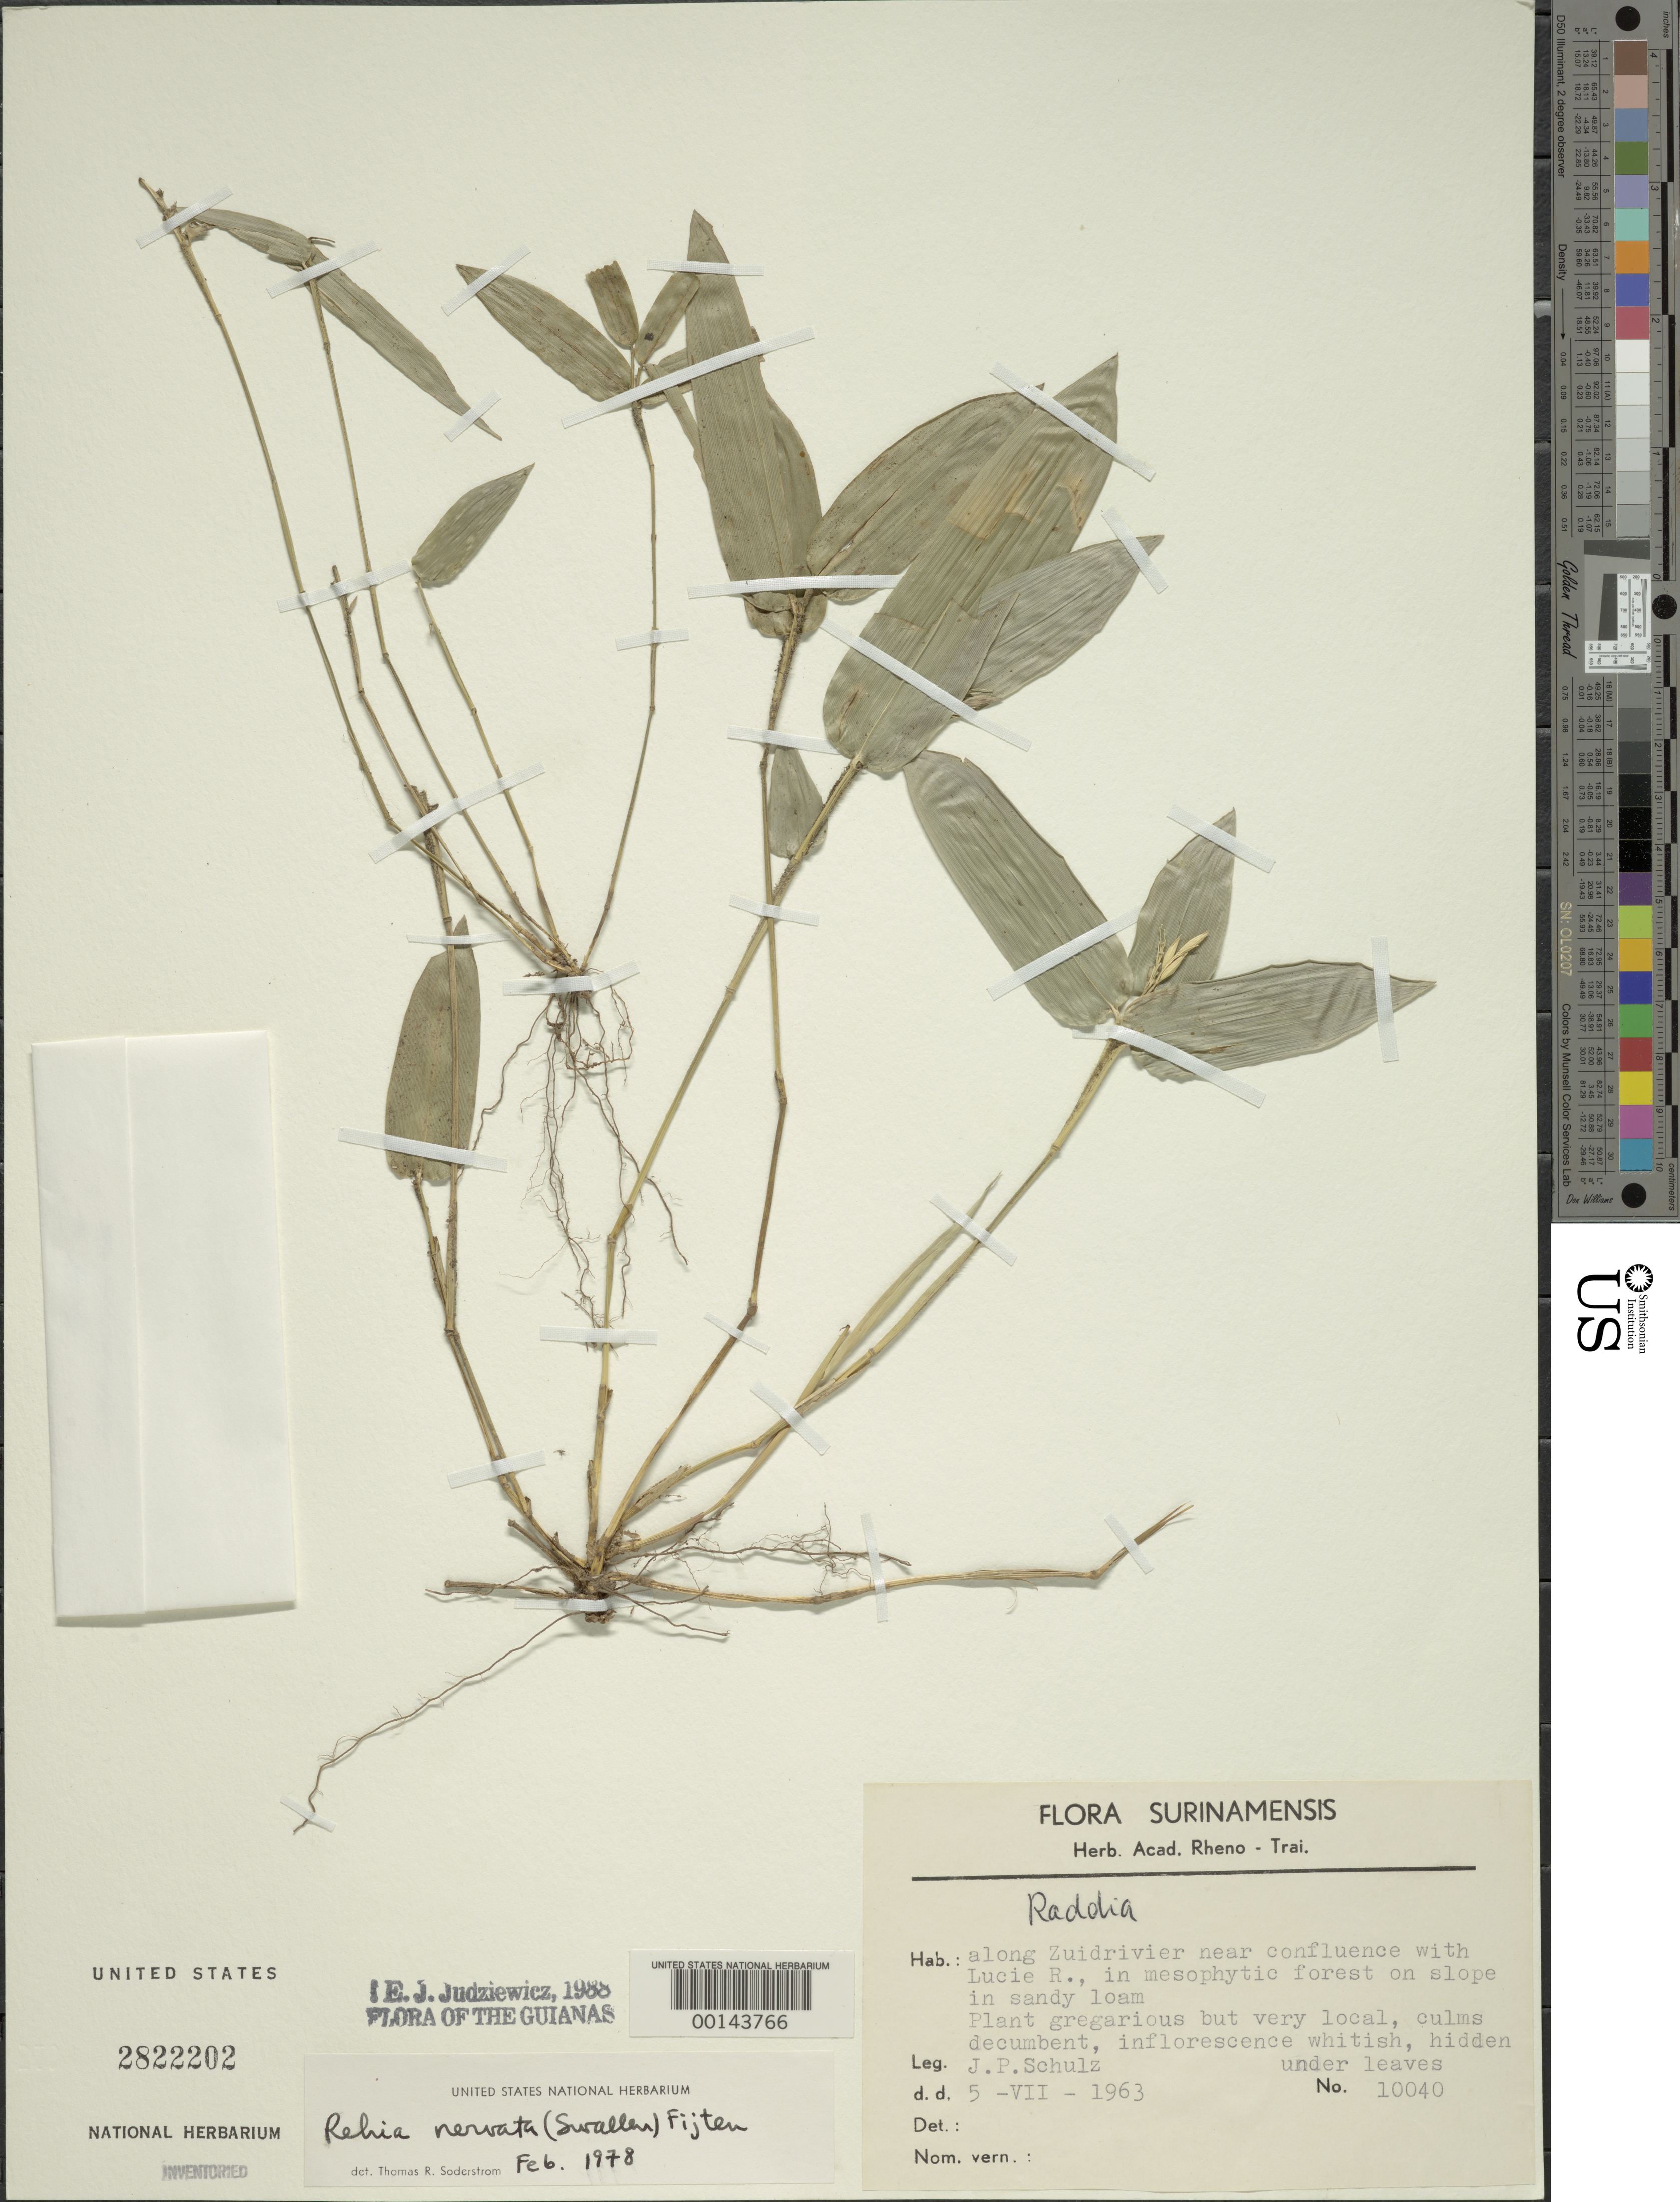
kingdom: Plantae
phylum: Tracheophyta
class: Liliopsida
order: Poales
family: Poaceae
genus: Rehia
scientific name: Rehia nervata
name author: (Swallen) Fijten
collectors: J. P. Schulz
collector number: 10040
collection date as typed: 05 Jul 1963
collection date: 1963-07-05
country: Suriname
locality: Zuidrivier, lucie rv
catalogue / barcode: US 2822202